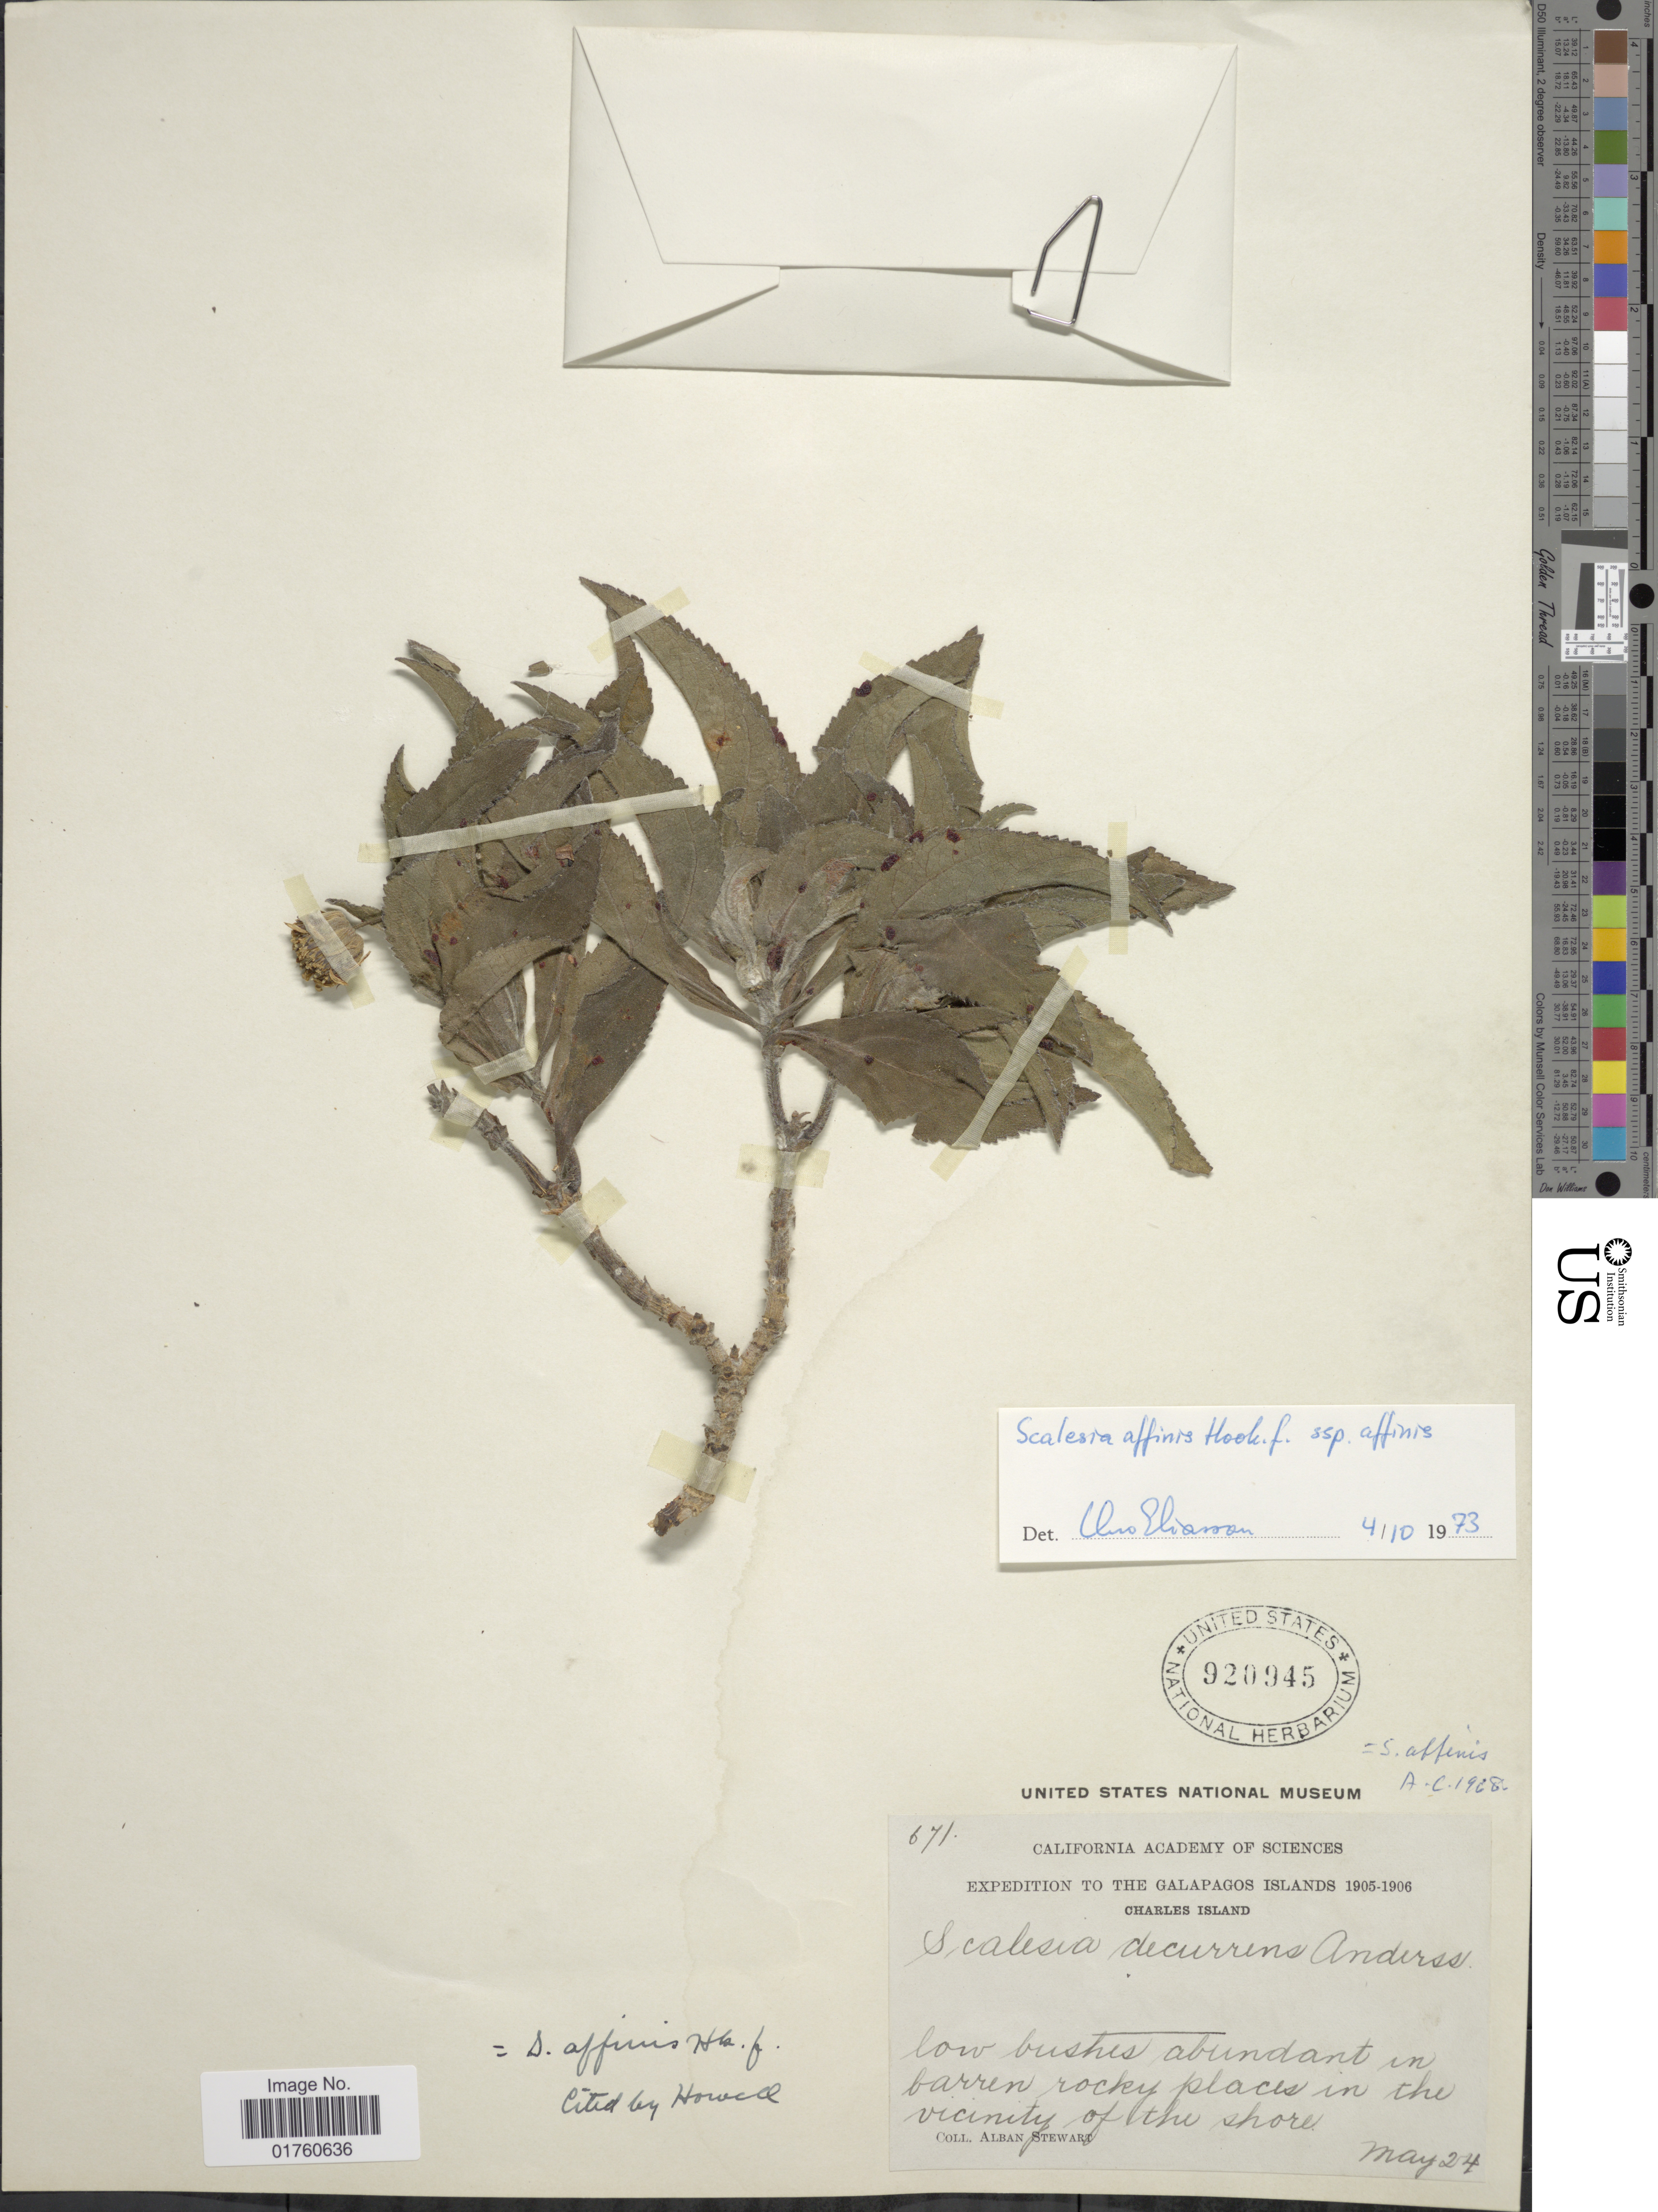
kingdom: Plantae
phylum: Tracheophyta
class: Magnoliopsida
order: Asterales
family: Asteraceae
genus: Scalesia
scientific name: Scalesia affinis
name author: Hook. f.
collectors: A. Stewart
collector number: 671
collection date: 1905-03-24/1906-03-24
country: Ecuador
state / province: Colón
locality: The Galapagos Islands, Charles Island, low bushes abundant in barren rocky places in the vicinity of the shore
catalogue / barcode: US 920945